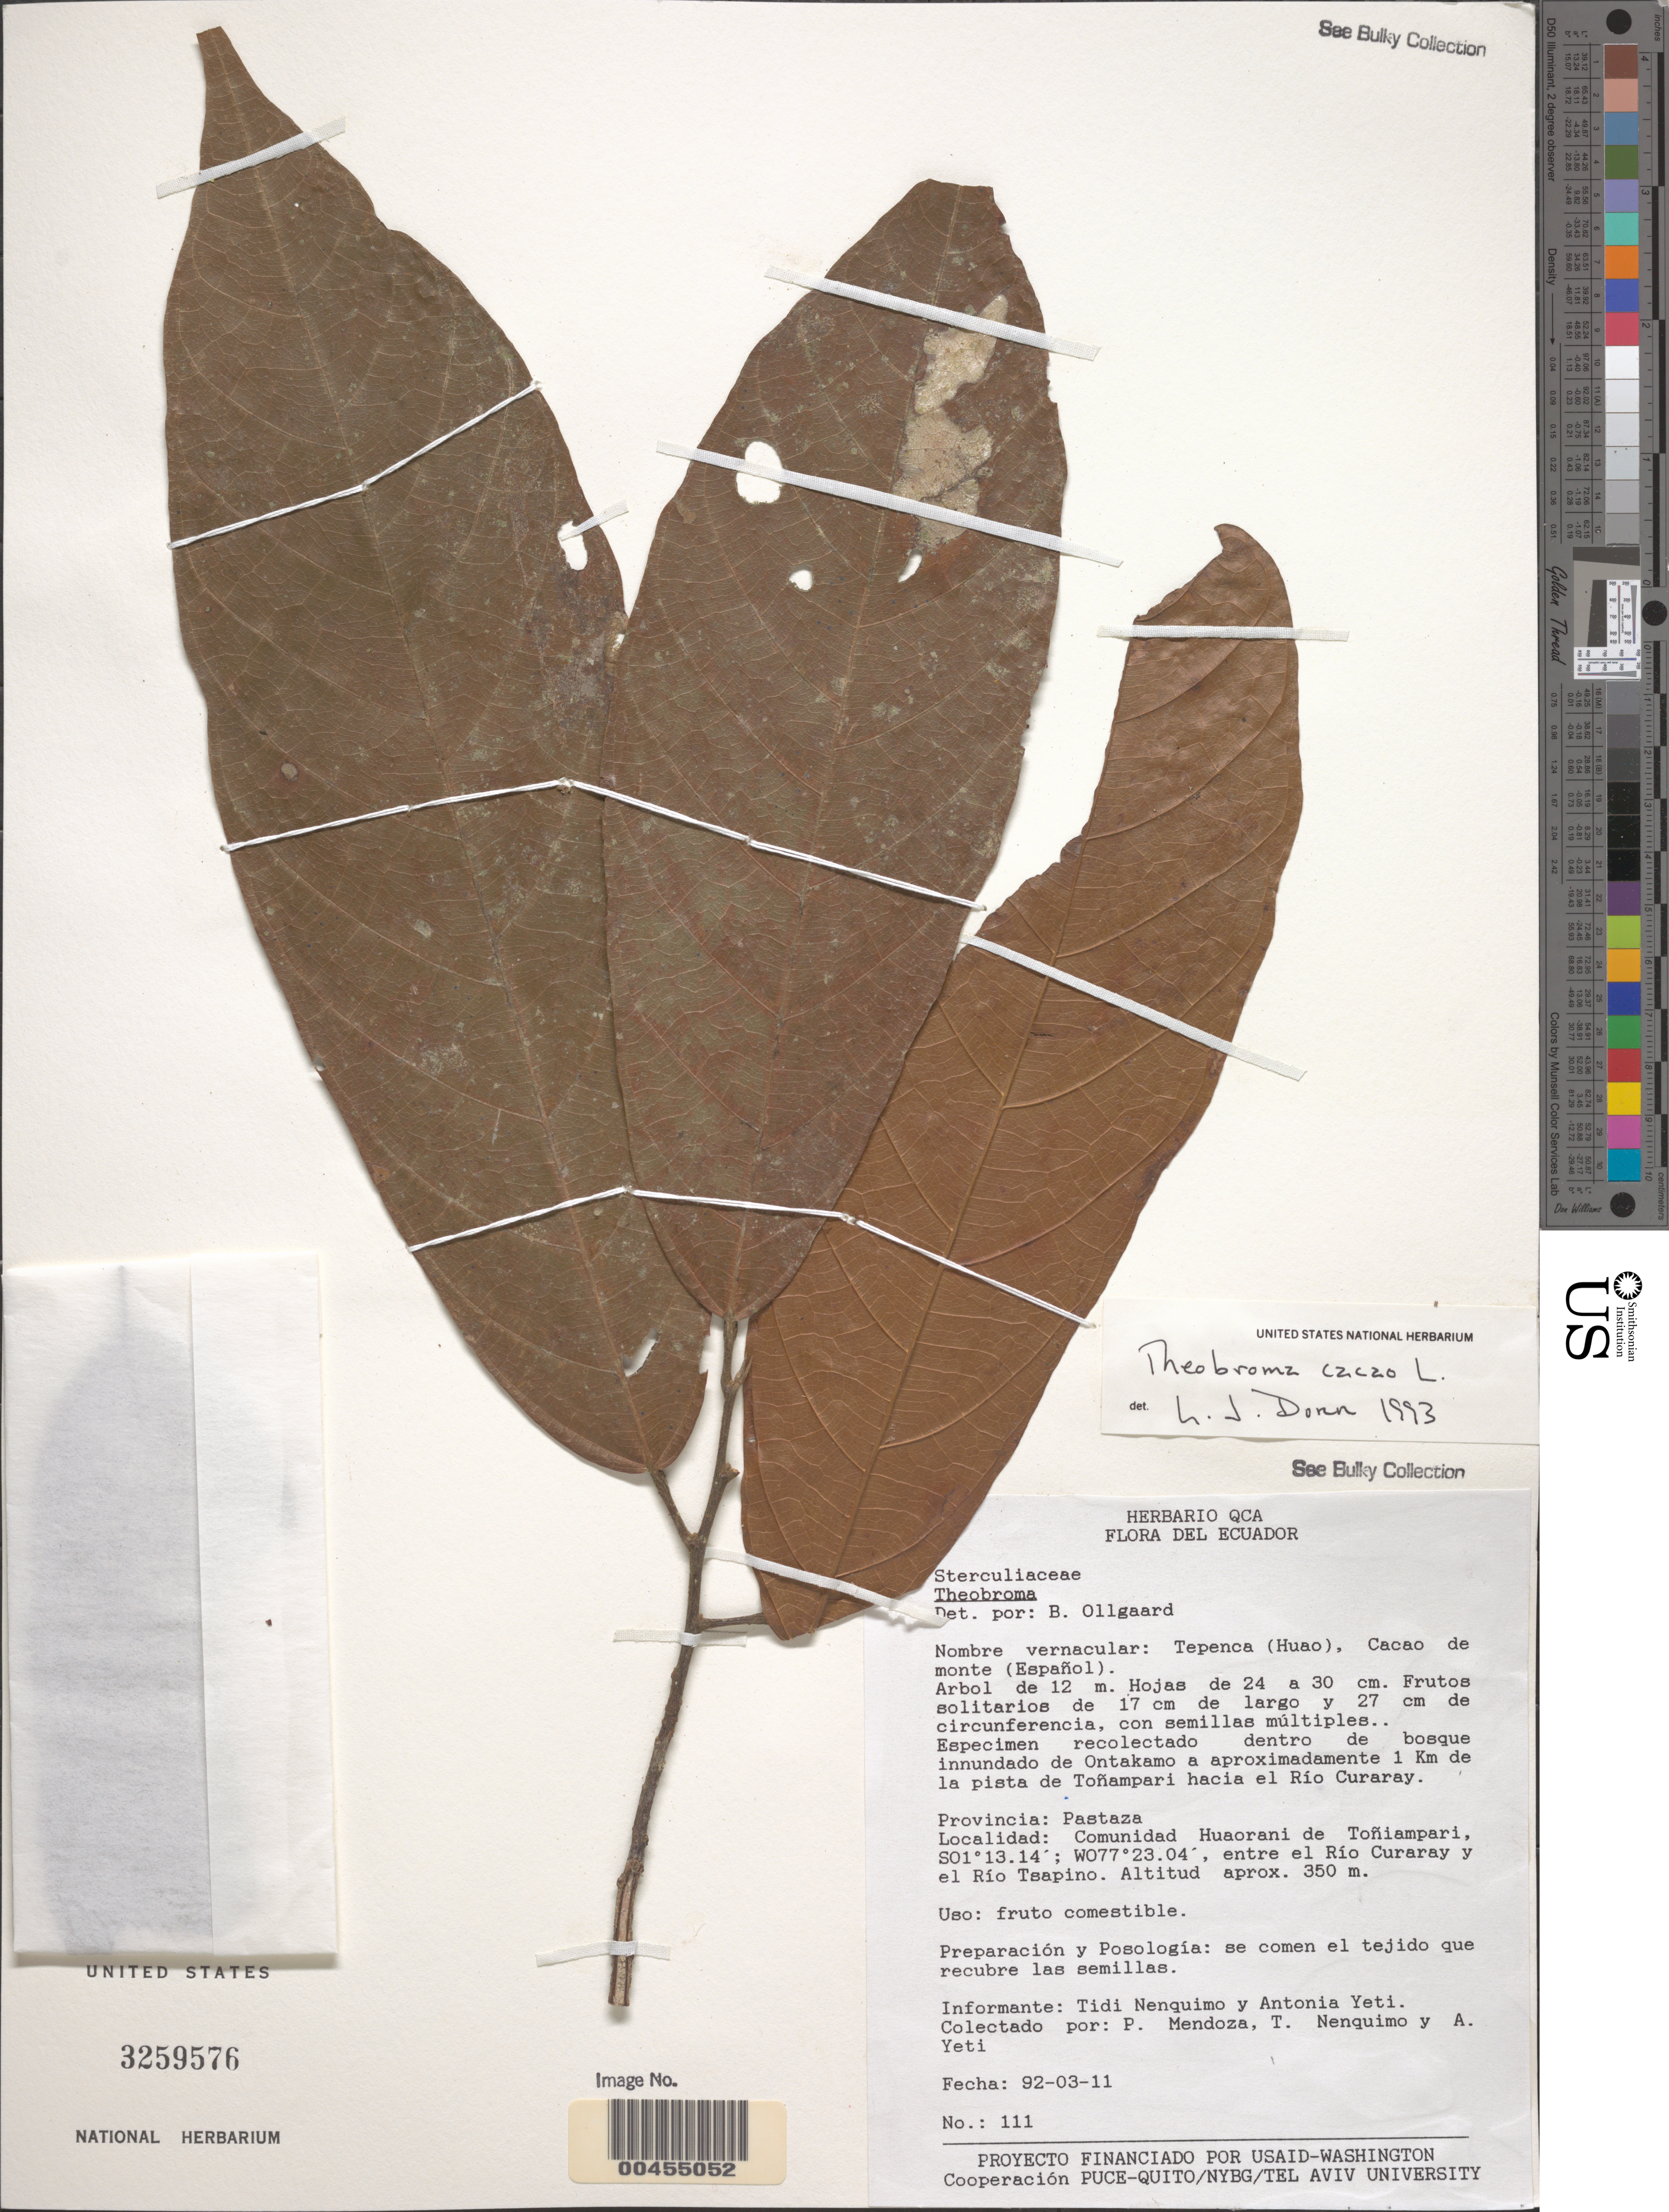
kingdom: Plantae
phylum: Tracheophyta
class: Magnoliopsida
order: Malvales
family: Malvaceae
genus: Theobroma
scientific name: Theobroma cacao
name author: L.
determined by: Dorr, L. J., (BOT), Smithsonian Institution - National Museum of Natural History (UNITED STATES)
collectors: P. Mendoza, T. Nenquimo & A. Yeti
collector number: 111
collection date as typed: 11 Mar 1992 or 03 Nov 1992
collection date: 1992-03-11 or 1992-11-03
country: Ecuador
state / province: Pastaza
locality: Comunidad Huaorani de Toñiampari, entre el Río Curaray y el Río Tsapino; ca. 1 km de la piste de Toñampari Hacia el Río Curaray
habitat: recolectado dentro de bosque innundado de Ontakamo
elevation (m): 350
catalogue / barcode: US 3259576